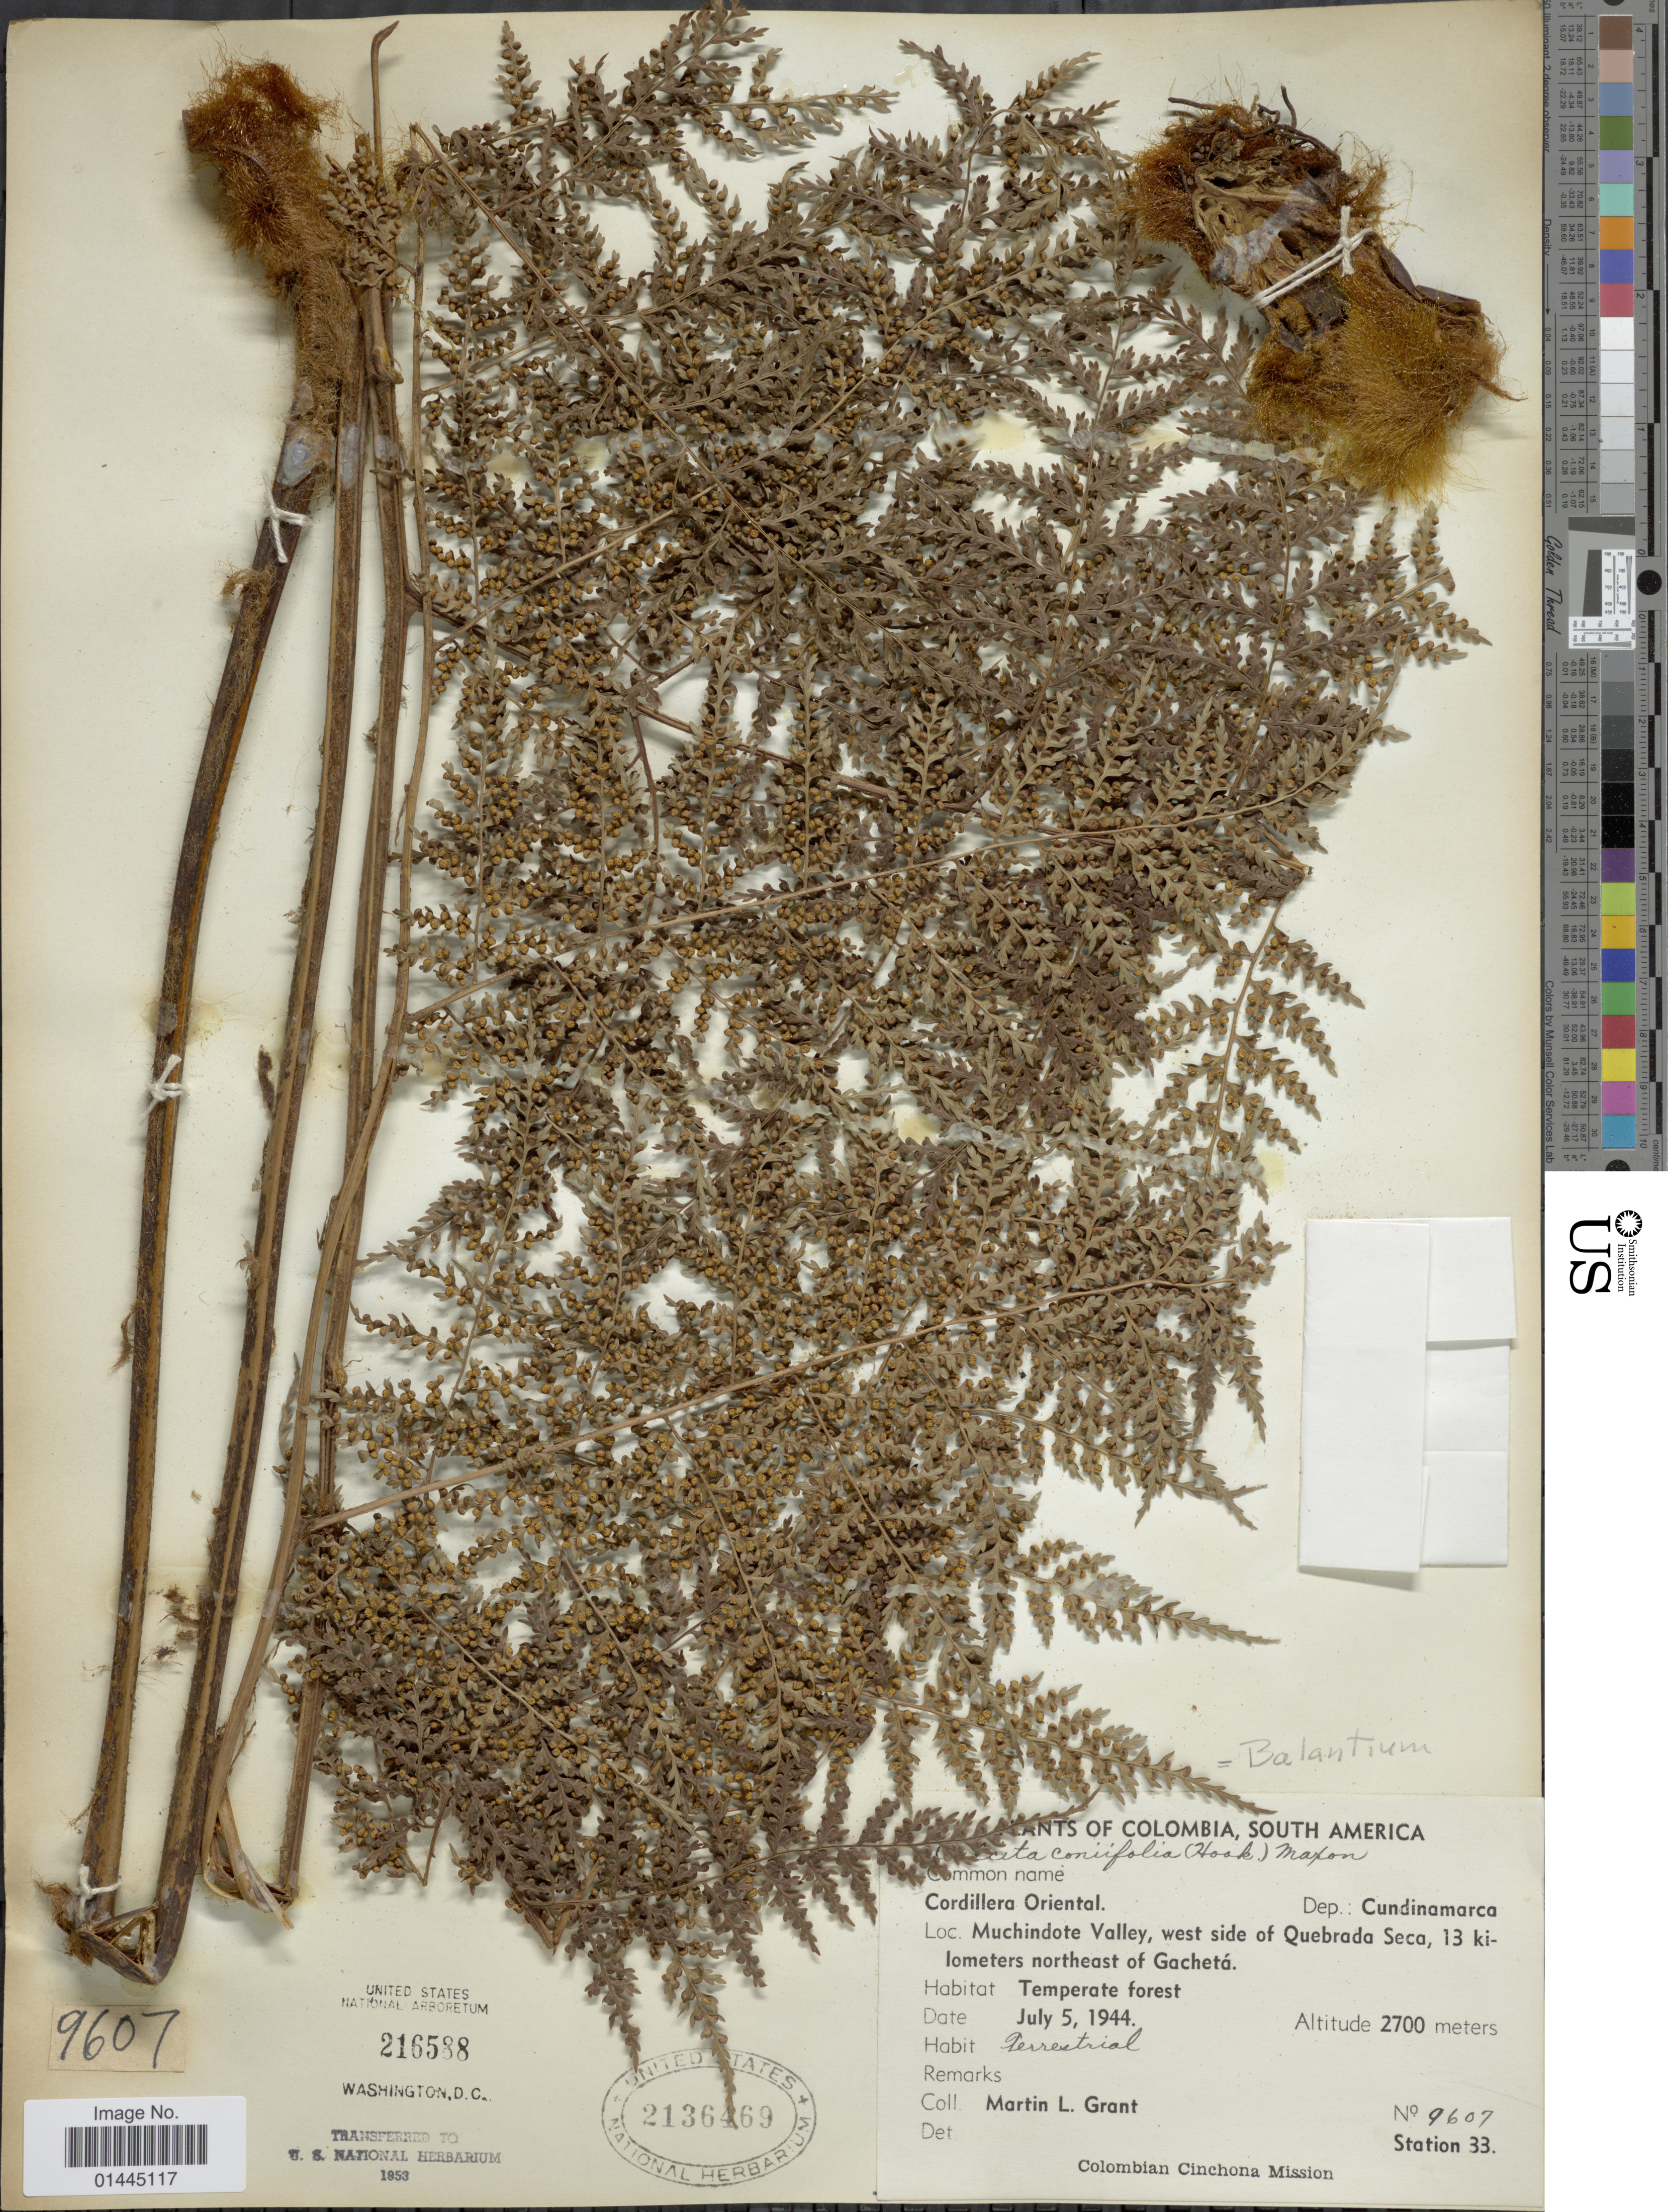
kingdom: Plantae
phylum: Tracheophyta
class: Polypodiopsida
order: Cyatheales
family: Culcitaceae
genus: Culcita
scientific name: Culcita coniifolia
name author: (Hook.) Maxon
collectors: M. L. Grant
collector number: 9607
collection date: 1944-07-05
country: Colombia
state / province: Cundinamarca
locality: Cordillera Oriental, Muchindote Valley, west side of Quebrada Seca, 13 kilometers northeast of Gacheta.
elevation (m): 2700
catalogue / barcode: US 216588